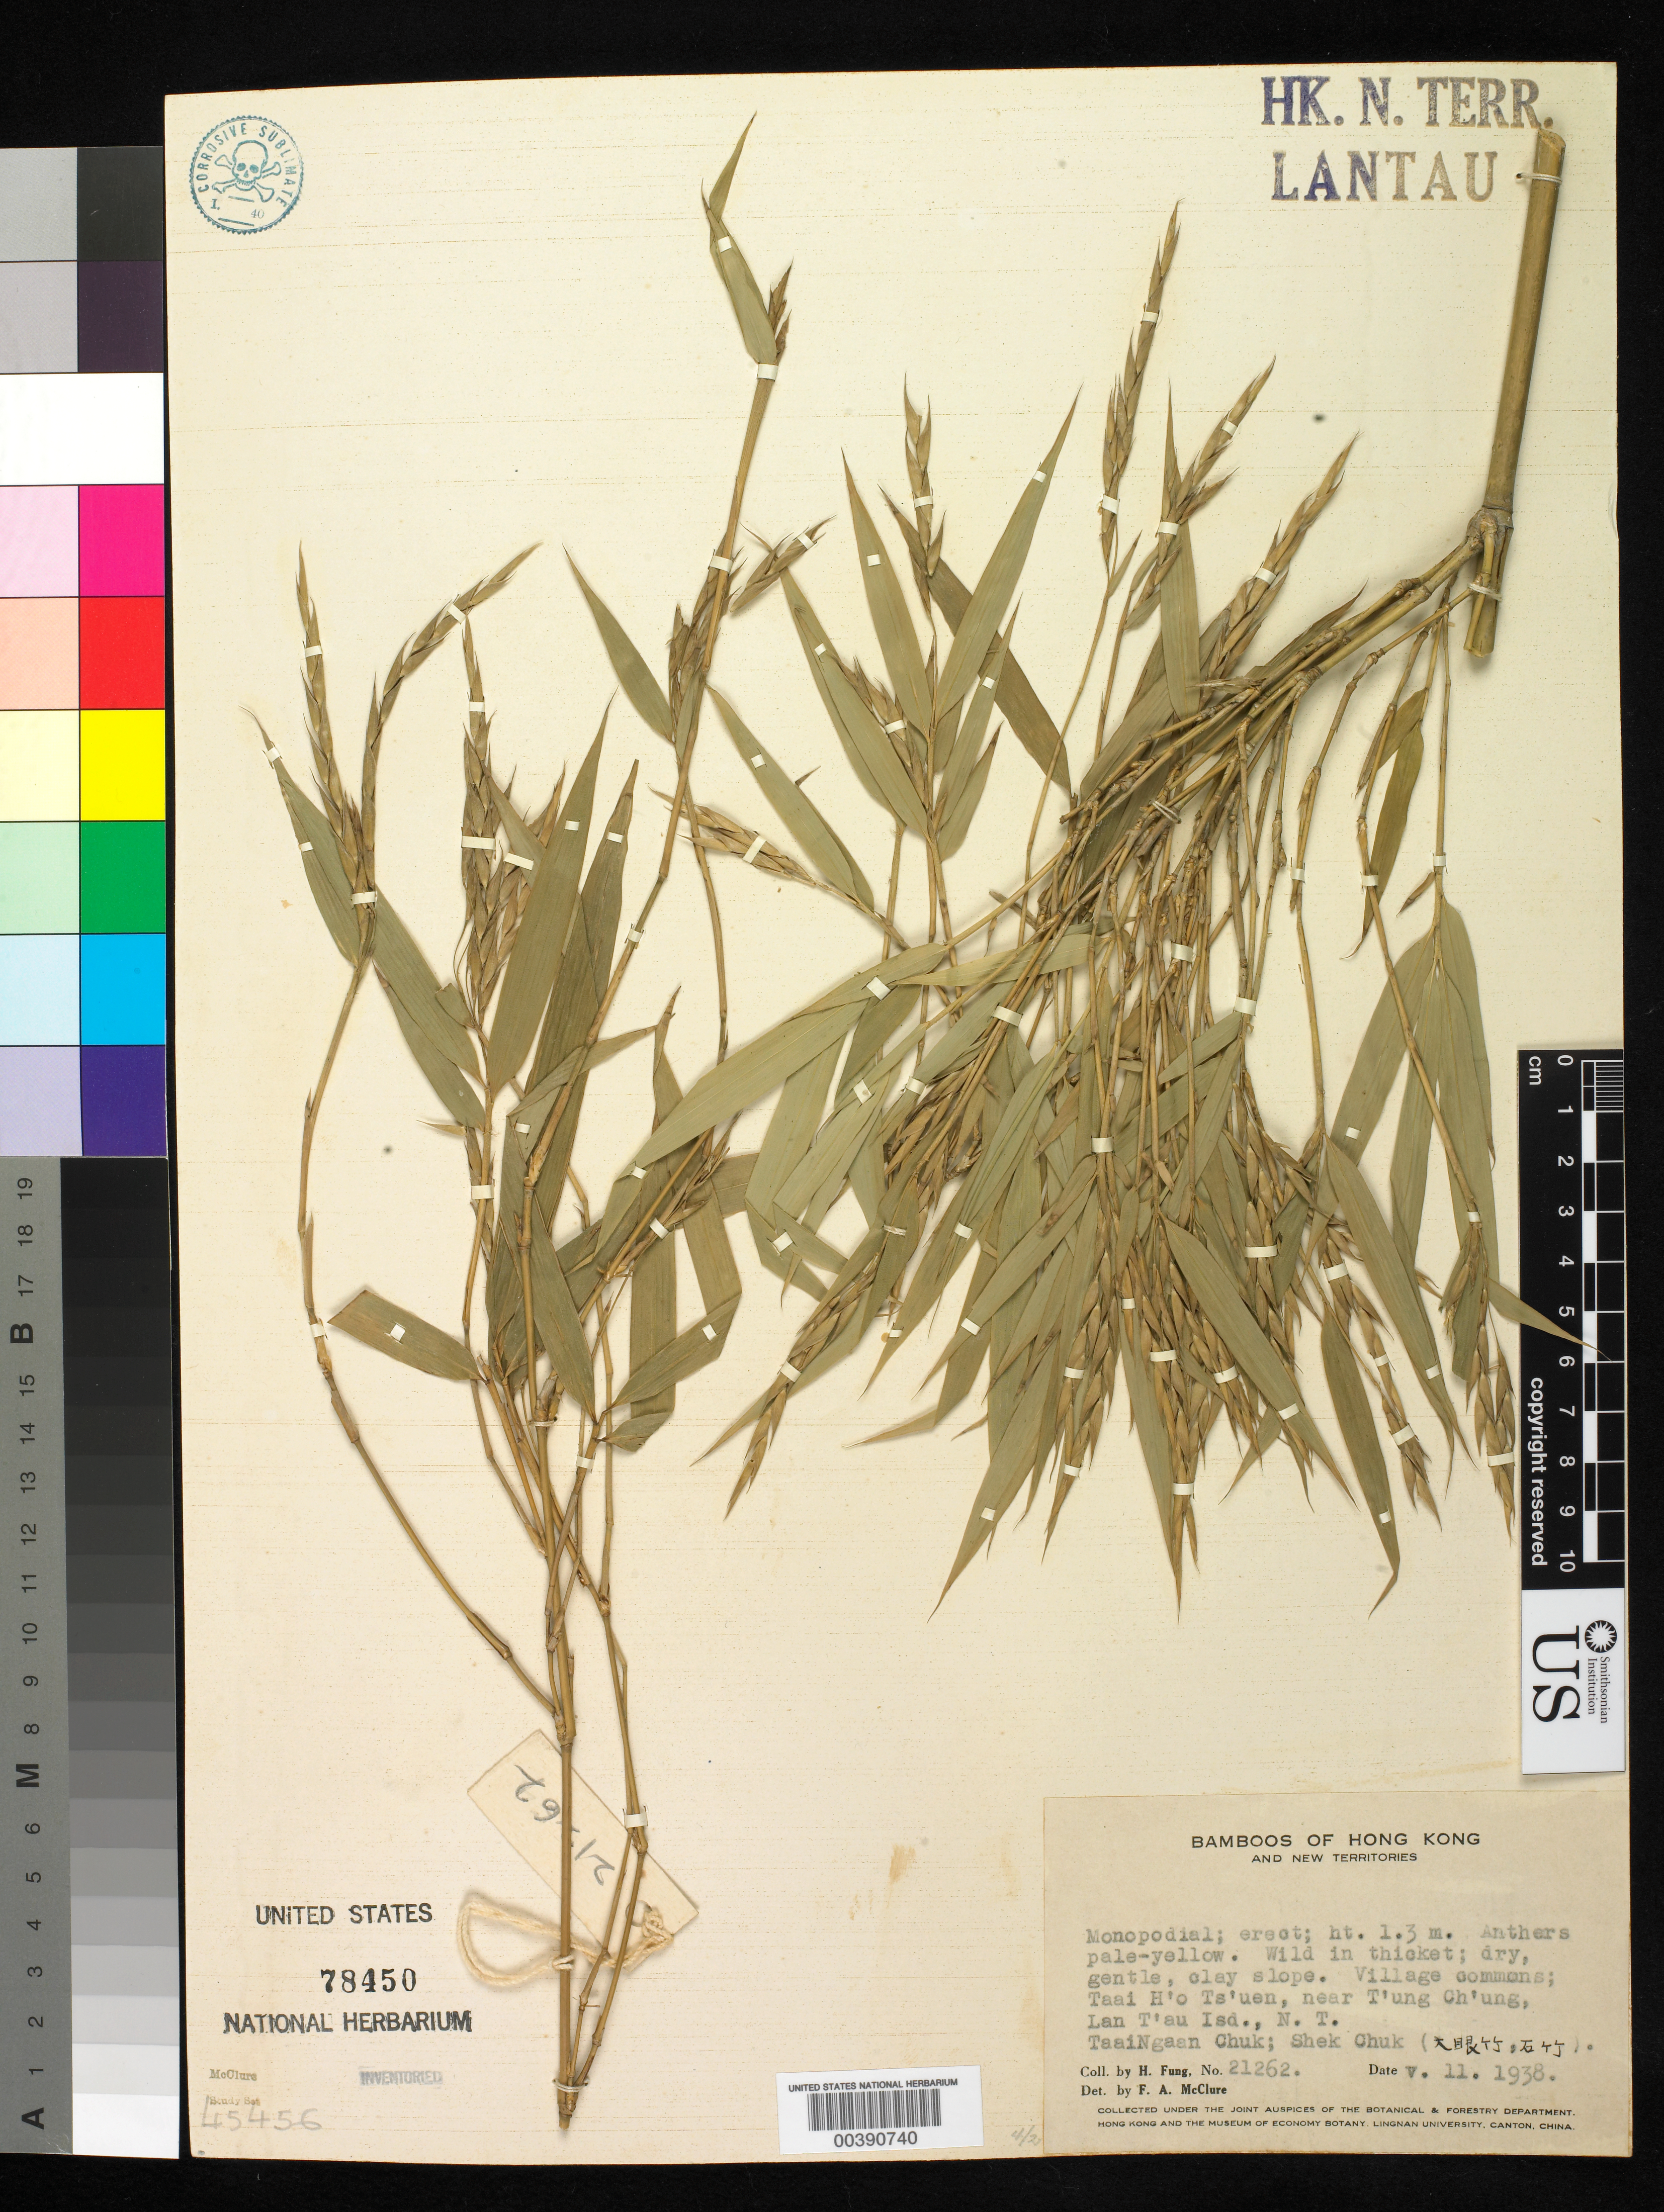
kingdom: Plantae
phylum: Tracheophyta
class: Liliopsida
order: Poales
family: Poaceae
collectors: H. L. Fung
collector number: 21262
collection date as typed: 11 May 1938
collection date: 1938-05-11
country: China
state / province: Hong Kong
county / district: New Territories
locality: Lan t'au isd, t'ung ch'ung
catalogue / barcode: US 78450